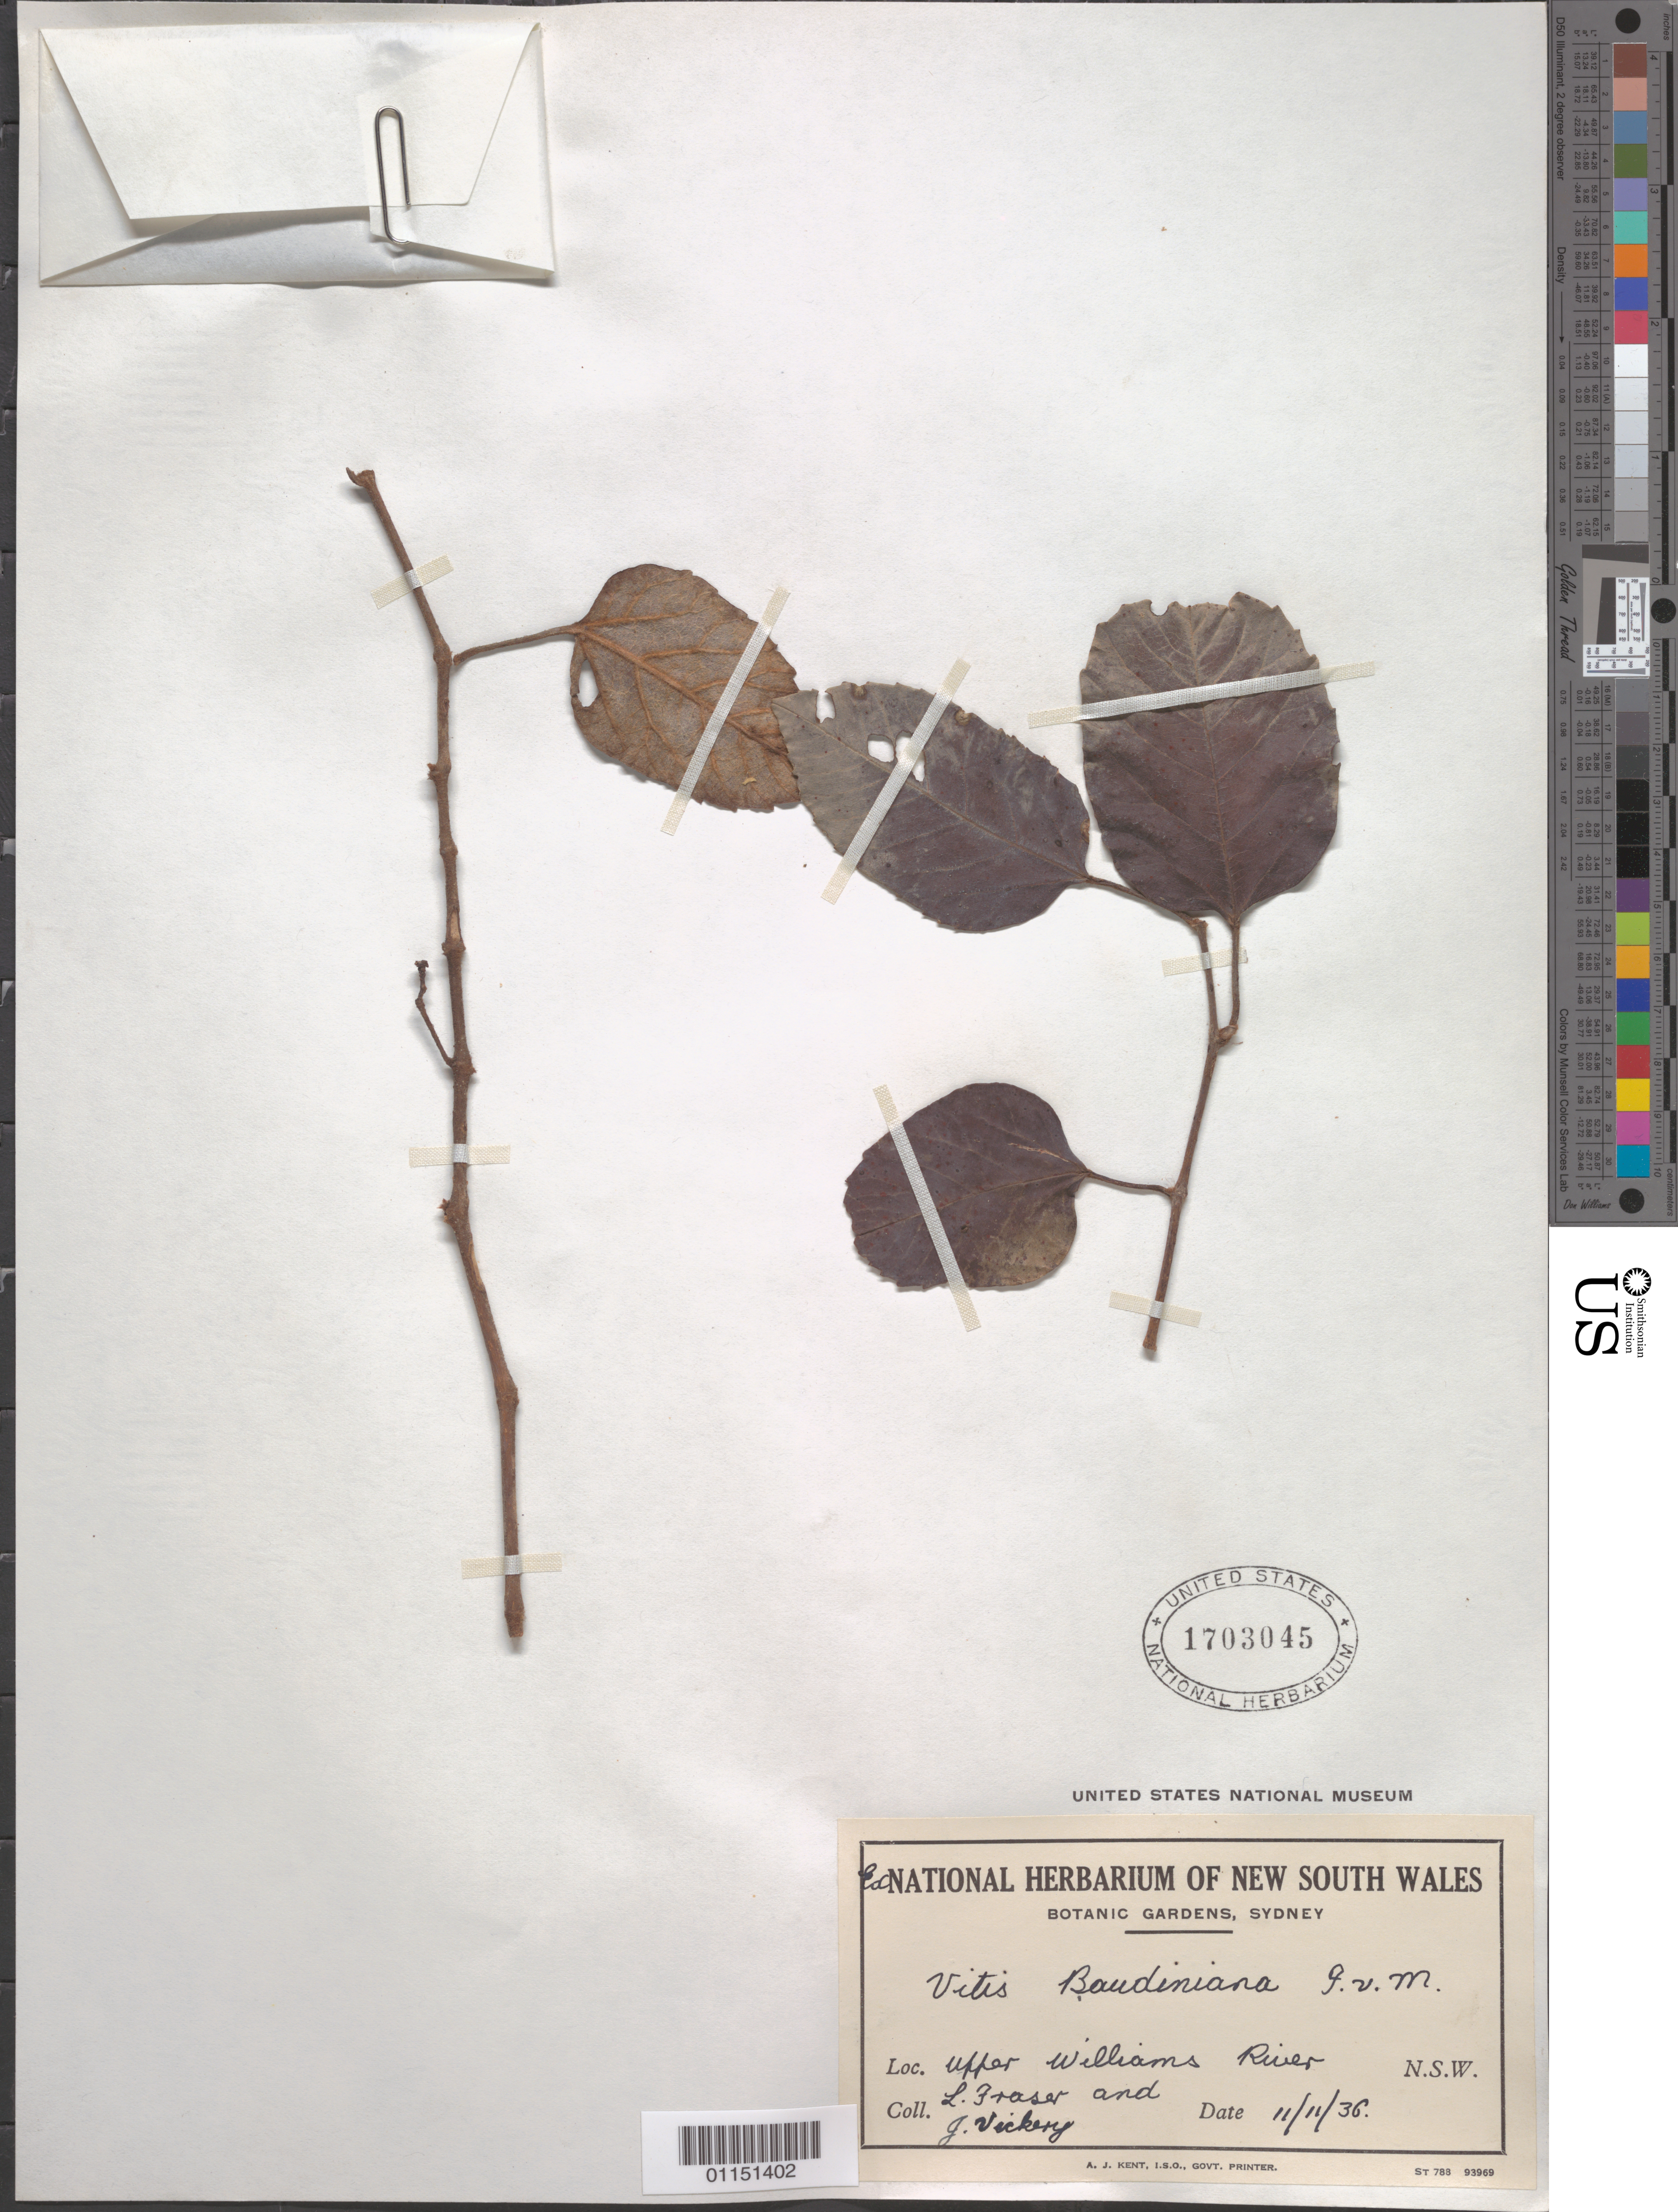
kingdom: Plantae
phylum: Tracheophyta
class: Magnoliopsida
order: Vitales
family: Vitaceae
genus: Cissus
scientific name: Cissus baudiniana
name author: Brouss. & DC.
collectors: S. Fraser & J. Vickery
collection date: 1936-11-11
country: Australia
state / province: New South Wales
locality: Upper Williams River.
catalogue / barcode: US 1703045